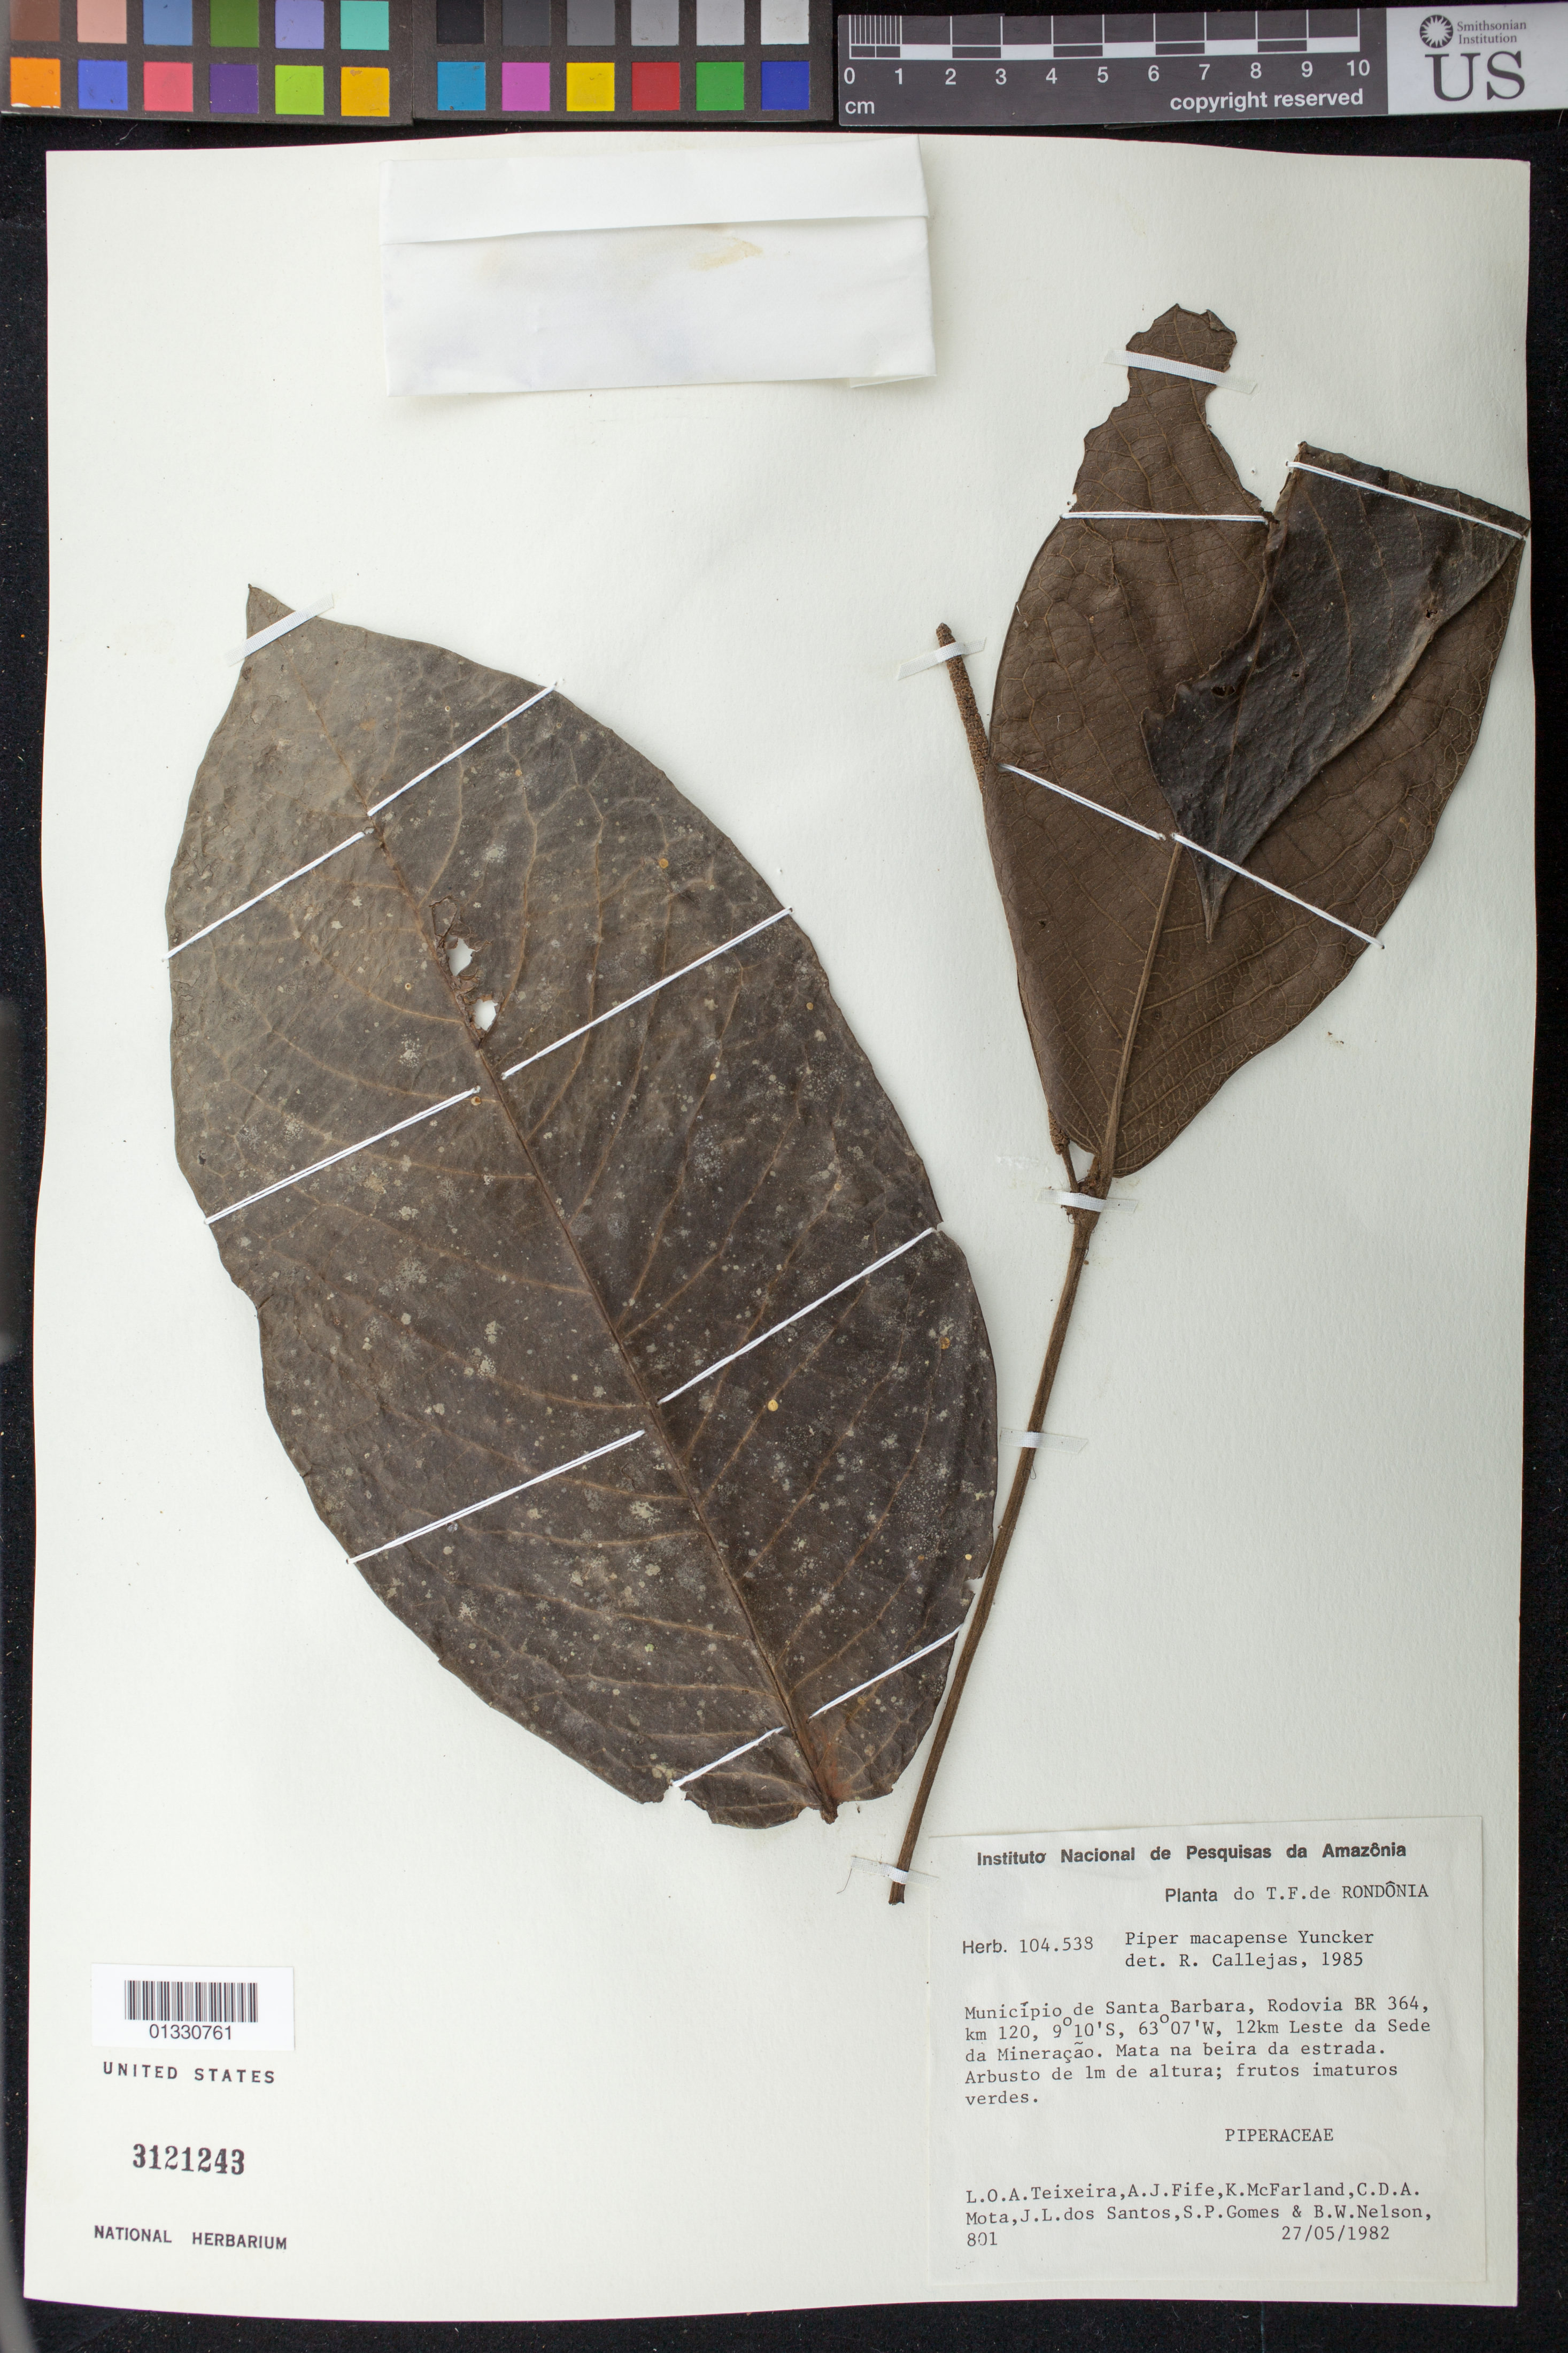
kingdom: Plantae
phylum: Tracheophyta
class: Magnoliopsida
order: Piperales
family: Piperaceae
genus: Piper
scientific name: Piper macedoi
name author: Yunck.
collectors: L. O. A. Teixeira et al.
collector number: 801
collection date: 1982-05-27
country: Brazil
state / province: Rondônia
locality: Município de Santa Bárbara, Rodovia BR-364, km 120, 12km leste da Sede da Mineração.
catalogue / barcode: US 3121243